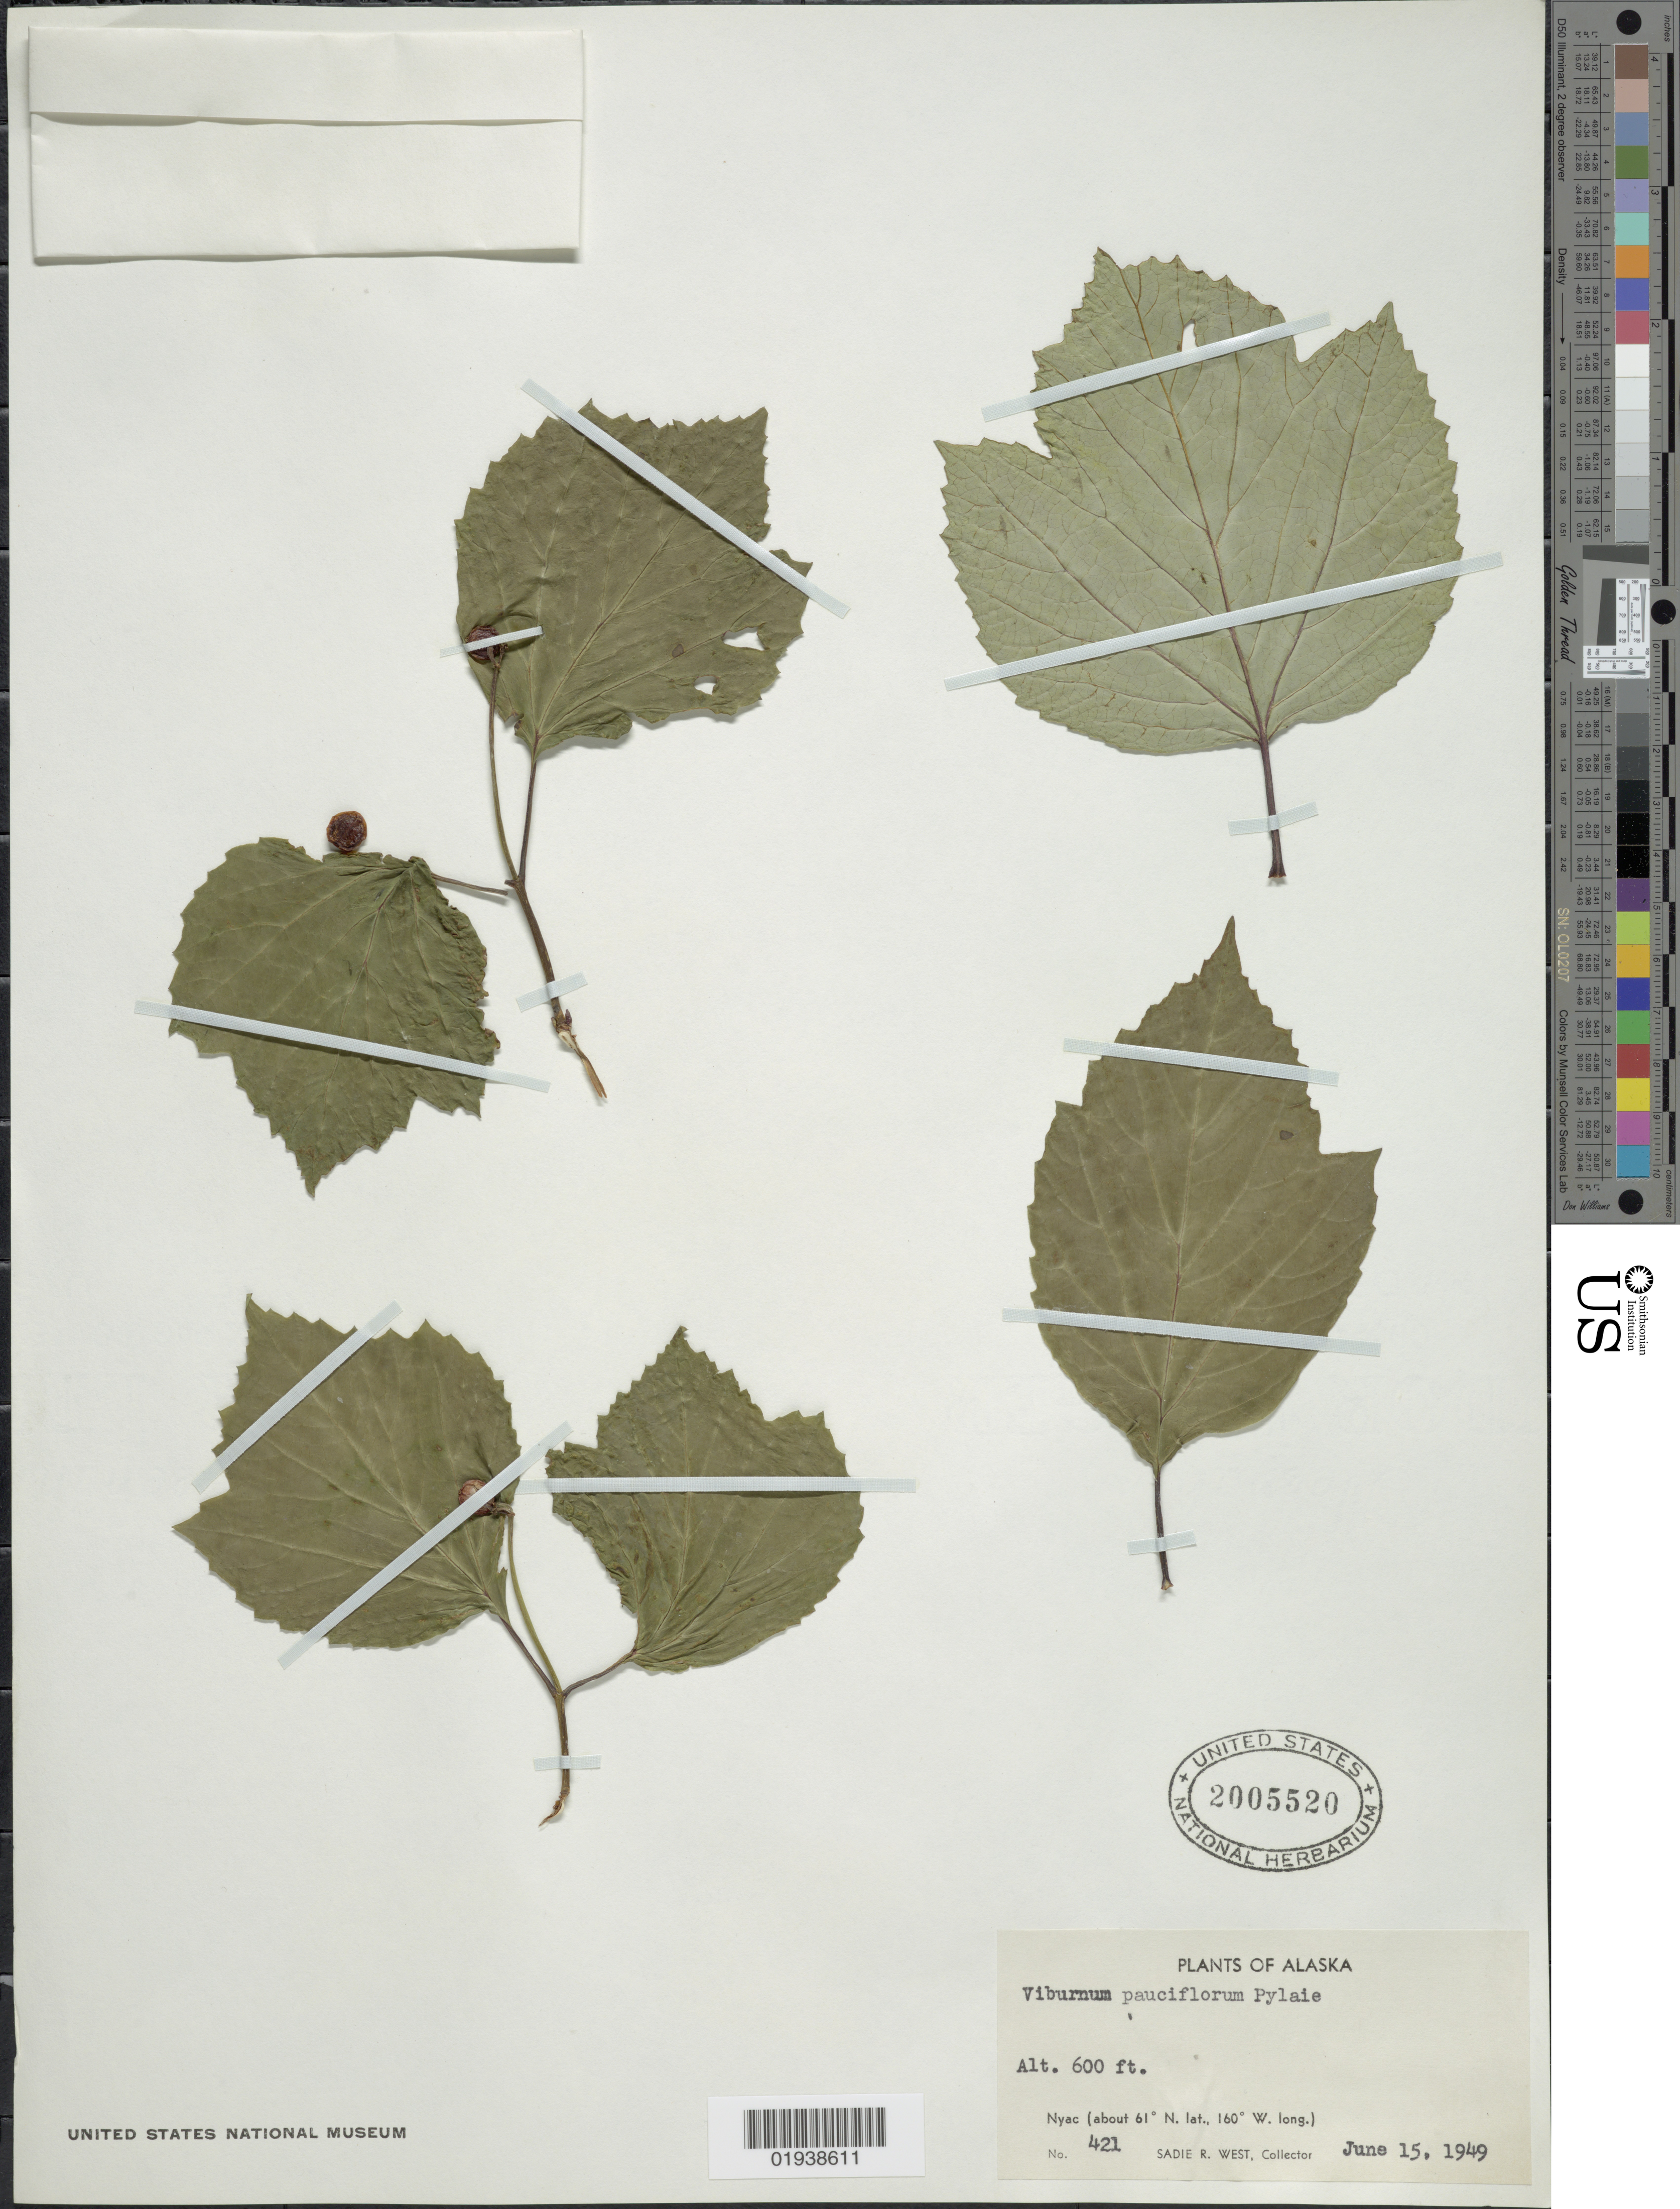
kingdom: Plantae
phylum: Tracheophyta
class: Magnoliopsida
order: Dipsacales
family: Viburnaceae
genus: Viburnum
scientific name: Viburnum edule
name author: (Michx.) Raf.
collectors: S. R. West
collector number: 421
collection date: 1949-06-15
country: United States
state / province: Alaska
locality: Nyac.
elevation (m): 183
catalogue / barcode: US 2005520